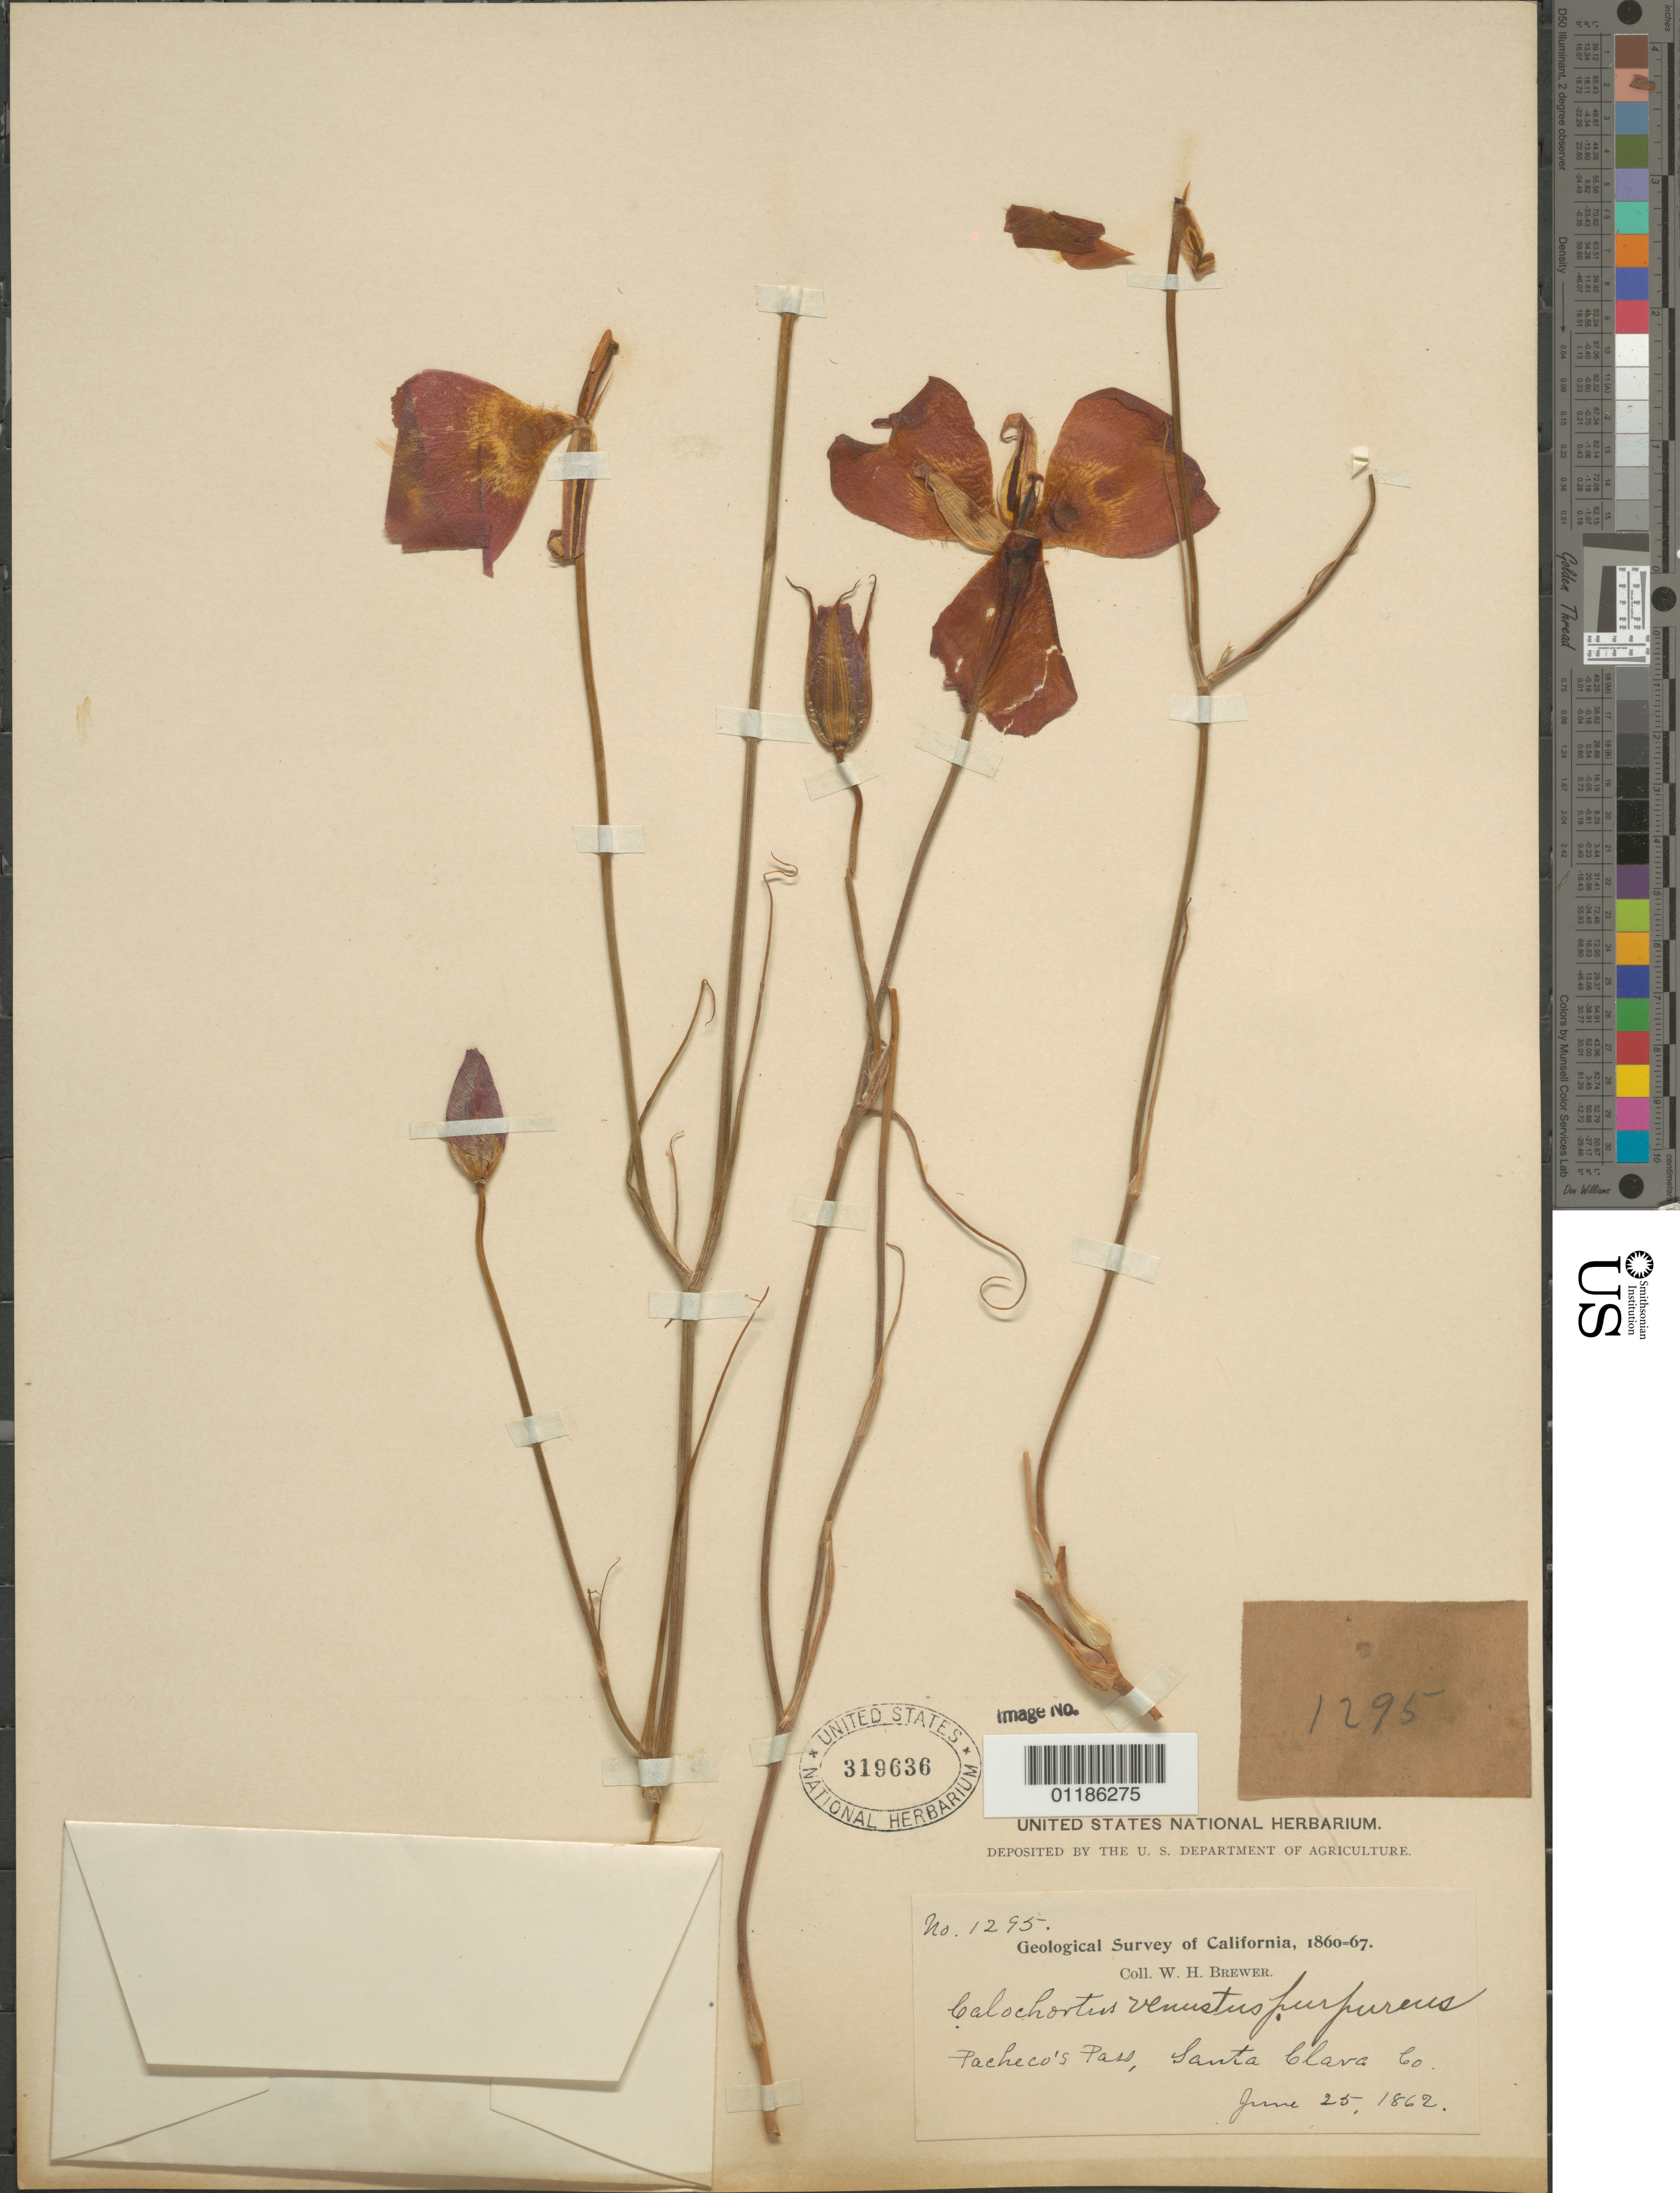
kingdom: Plantae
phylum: Tracheophyta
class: Liliopsida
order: Liliales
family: Liliaceae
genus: Calochortus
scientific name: Calochortus venustus var. purpurascens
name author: S. Watson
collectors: W. H. Brewer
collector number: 1295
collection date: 1862-06-25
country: United States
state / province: California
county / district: Santa Clara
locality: Pacheco's Pass.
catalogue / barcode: US 319636